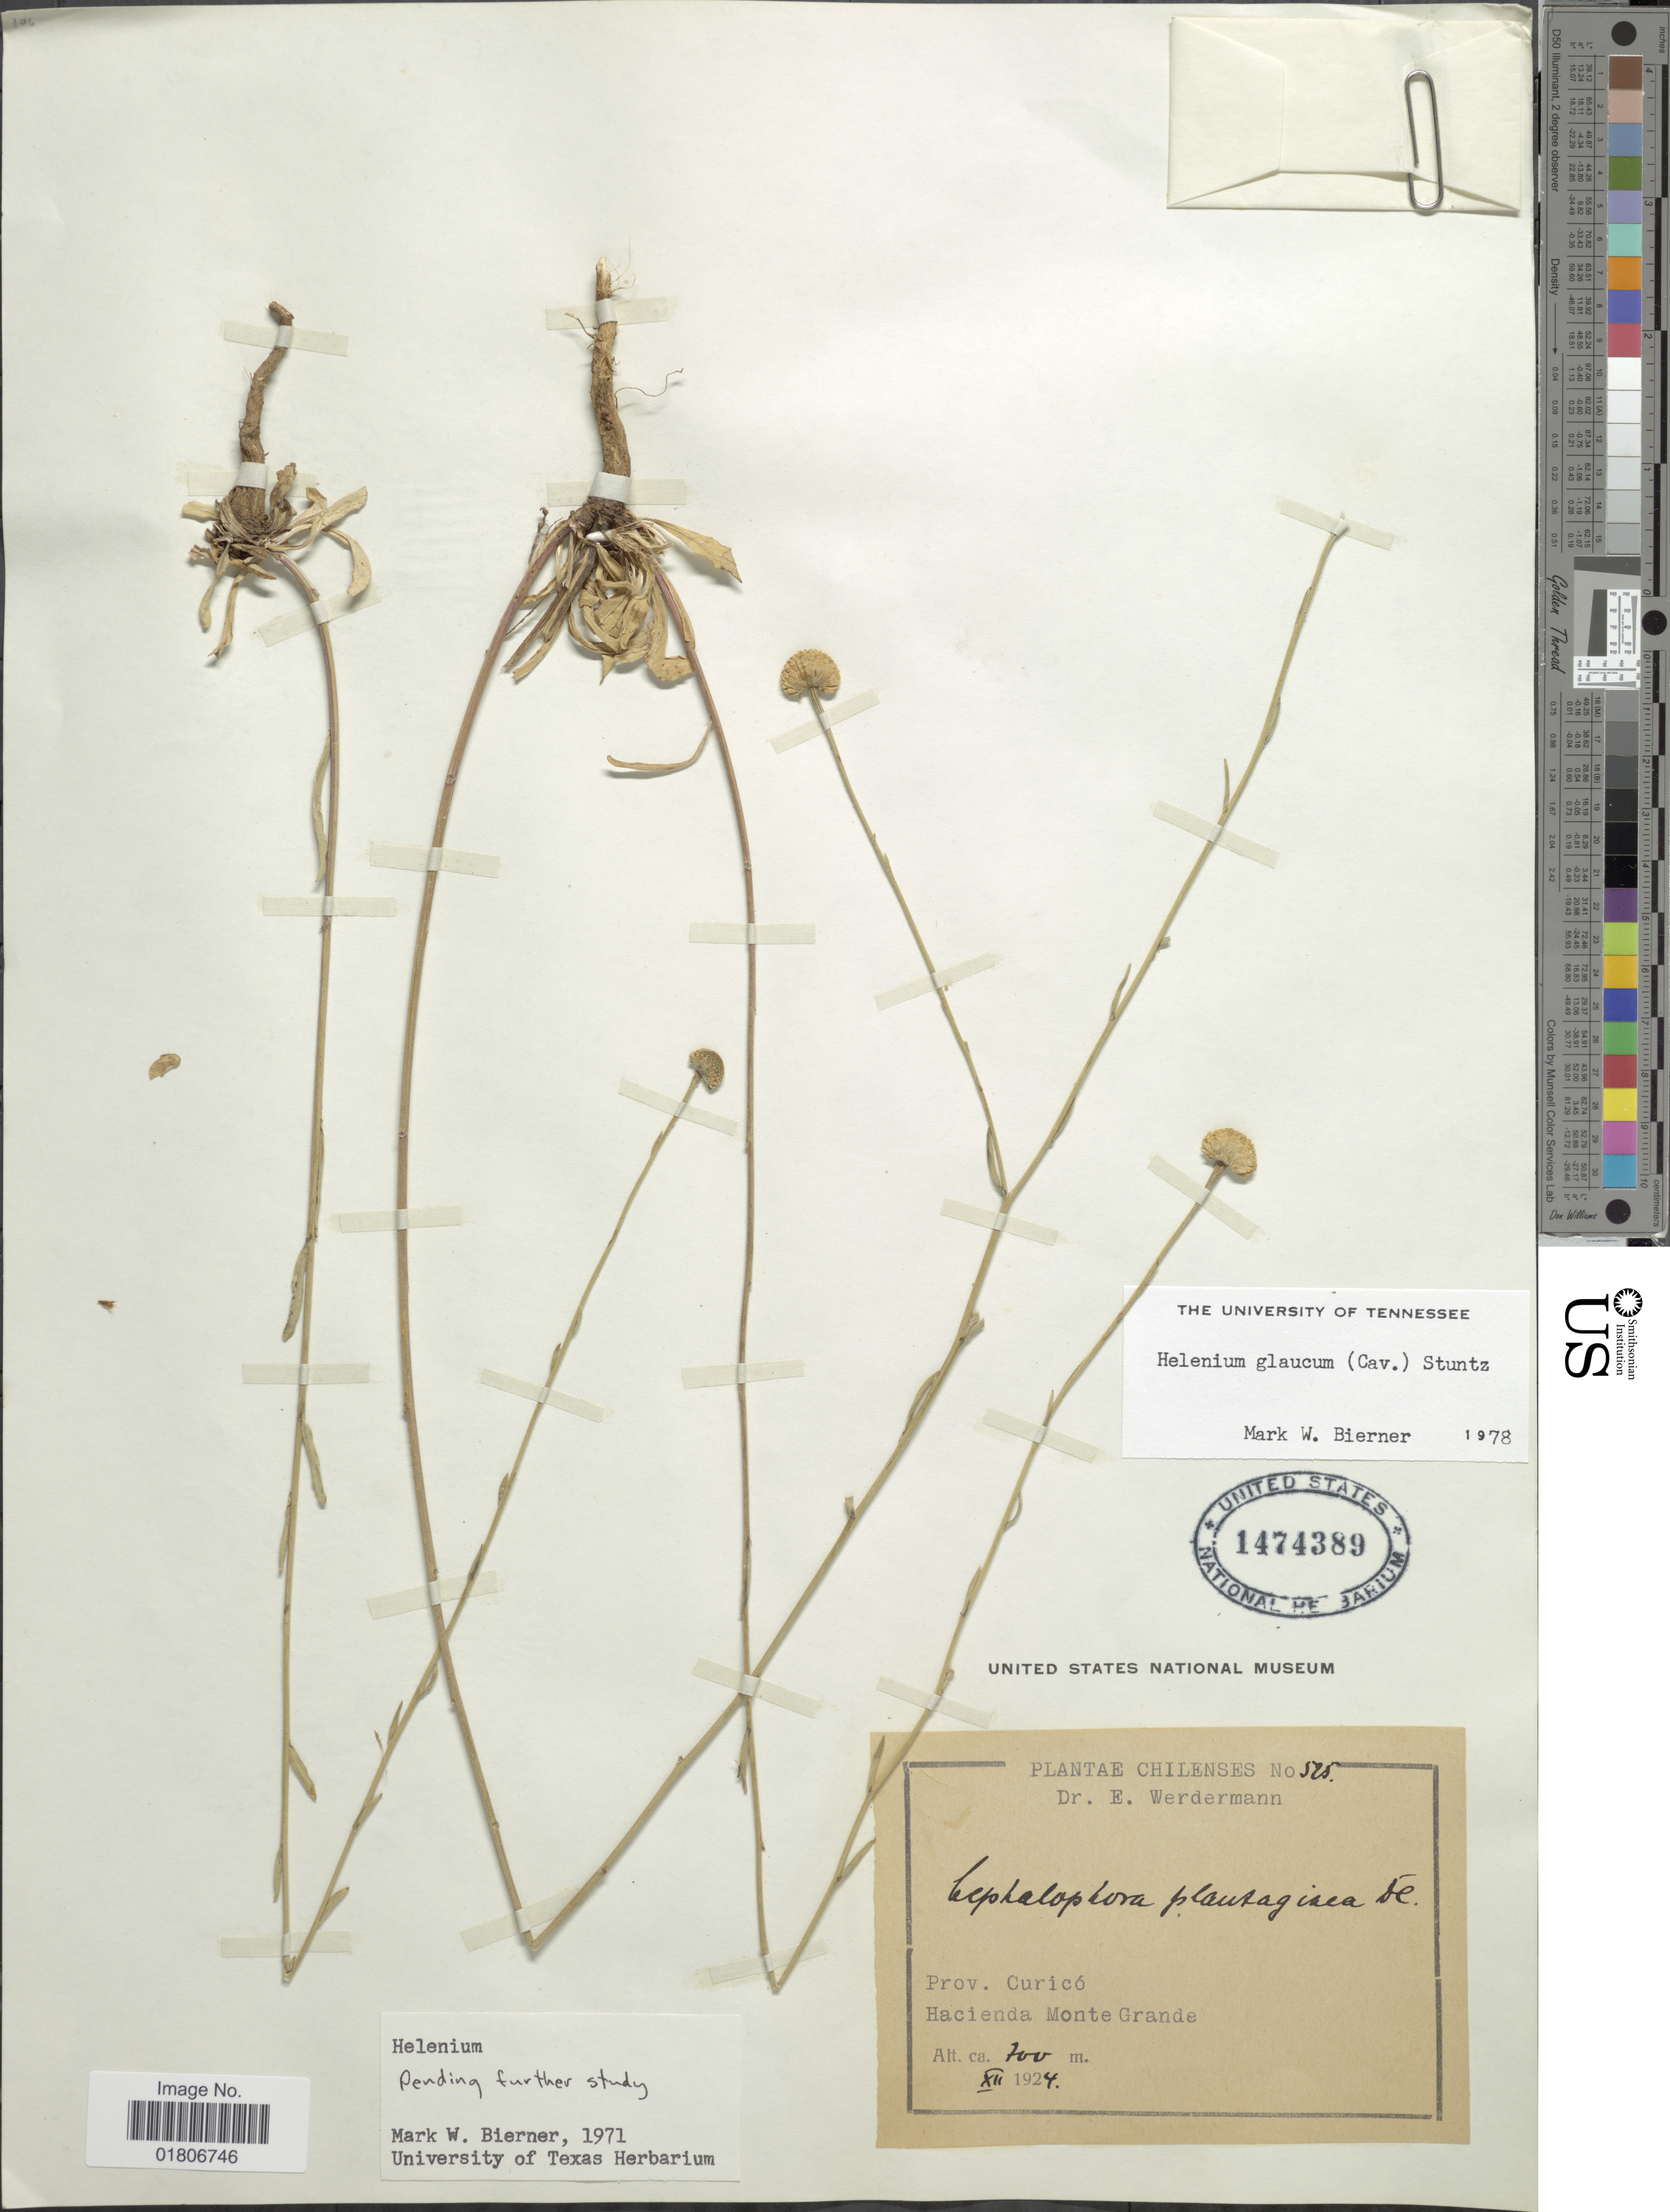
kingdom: Plantae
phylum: Tracheophyta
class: Magnoliopsida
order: Asterales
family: Asteraceae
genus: Helenium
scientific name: Helenium glaucum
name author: (Cav.) Stuntz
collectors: E. Werdermann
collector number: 525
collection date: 1924-12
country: Chile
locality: Prov. Curicó. Hacienda Monte Grande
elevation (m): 700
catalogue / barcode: US 1474389